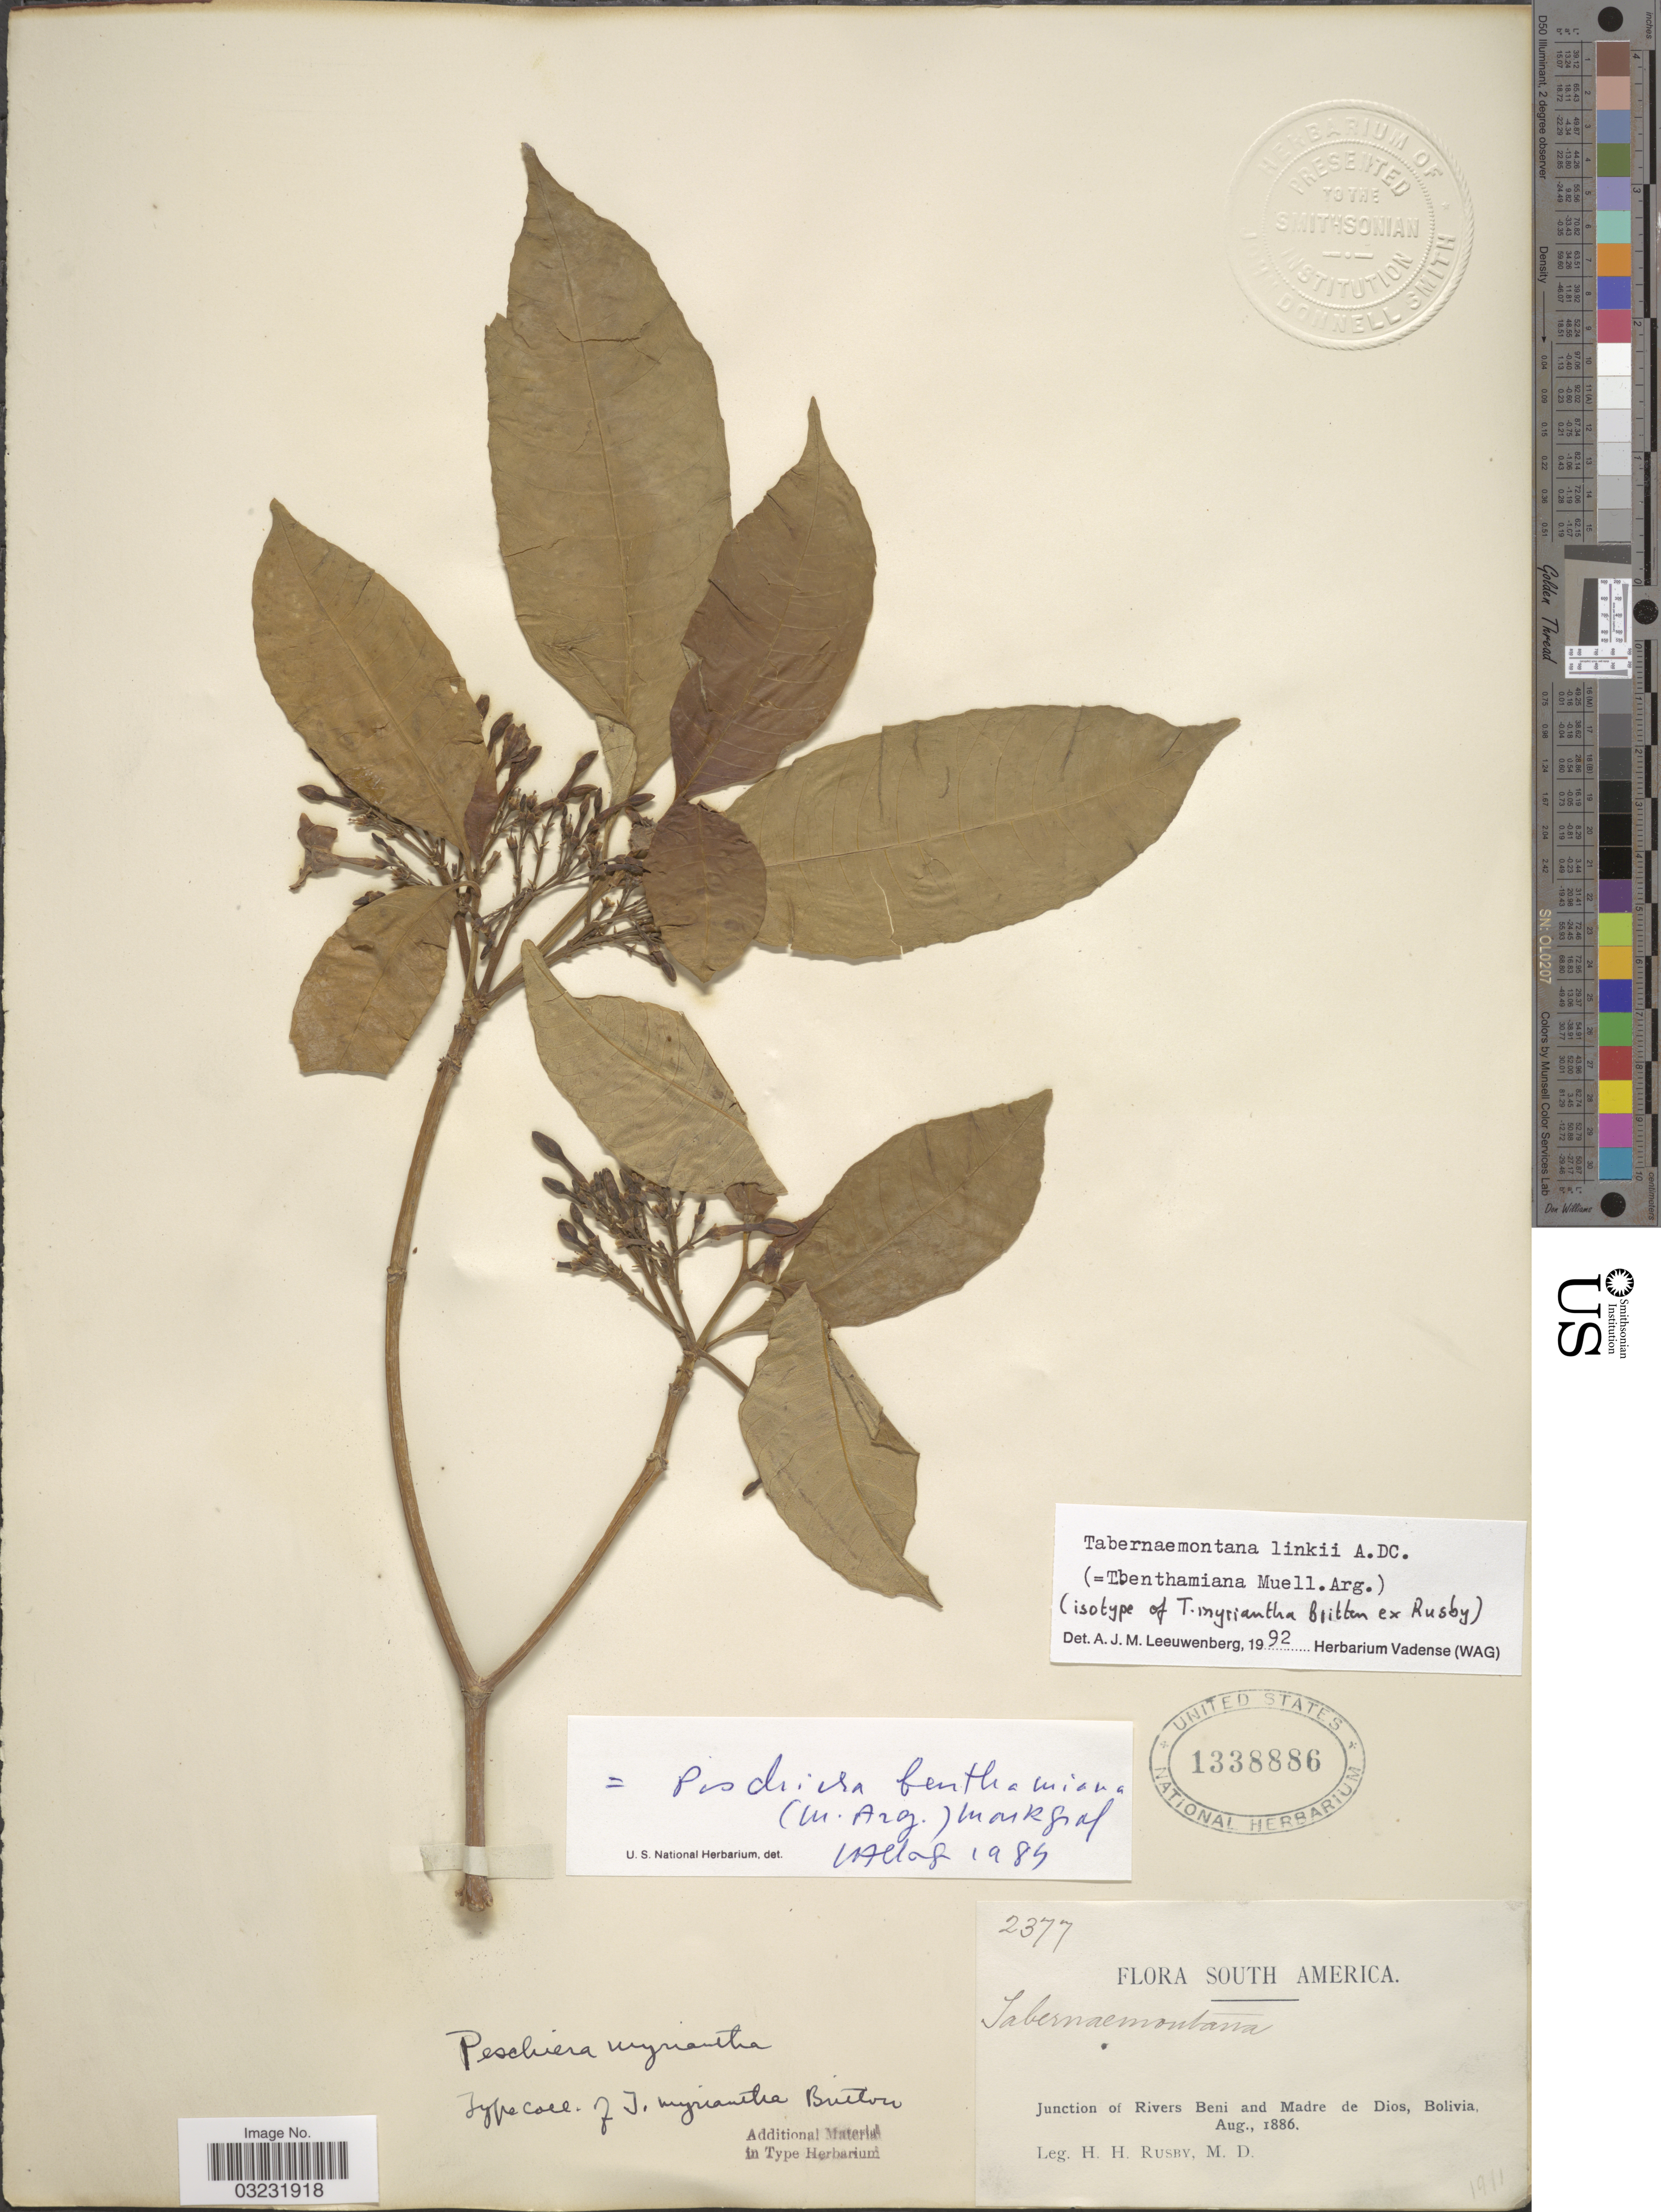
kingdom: Plantae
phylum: Tracheophyta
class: Magnoliopsida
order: Gentianales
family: Apocynaceae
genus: Tabernaemontana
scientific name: Tabernaemontana linkii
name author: A. DC.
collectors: H. H. Rusby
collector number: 2377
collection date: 1886-08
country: Bolivia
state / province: Beni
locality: Junction of Rivers Beni and Madre de Dios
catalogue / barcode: US 1338886